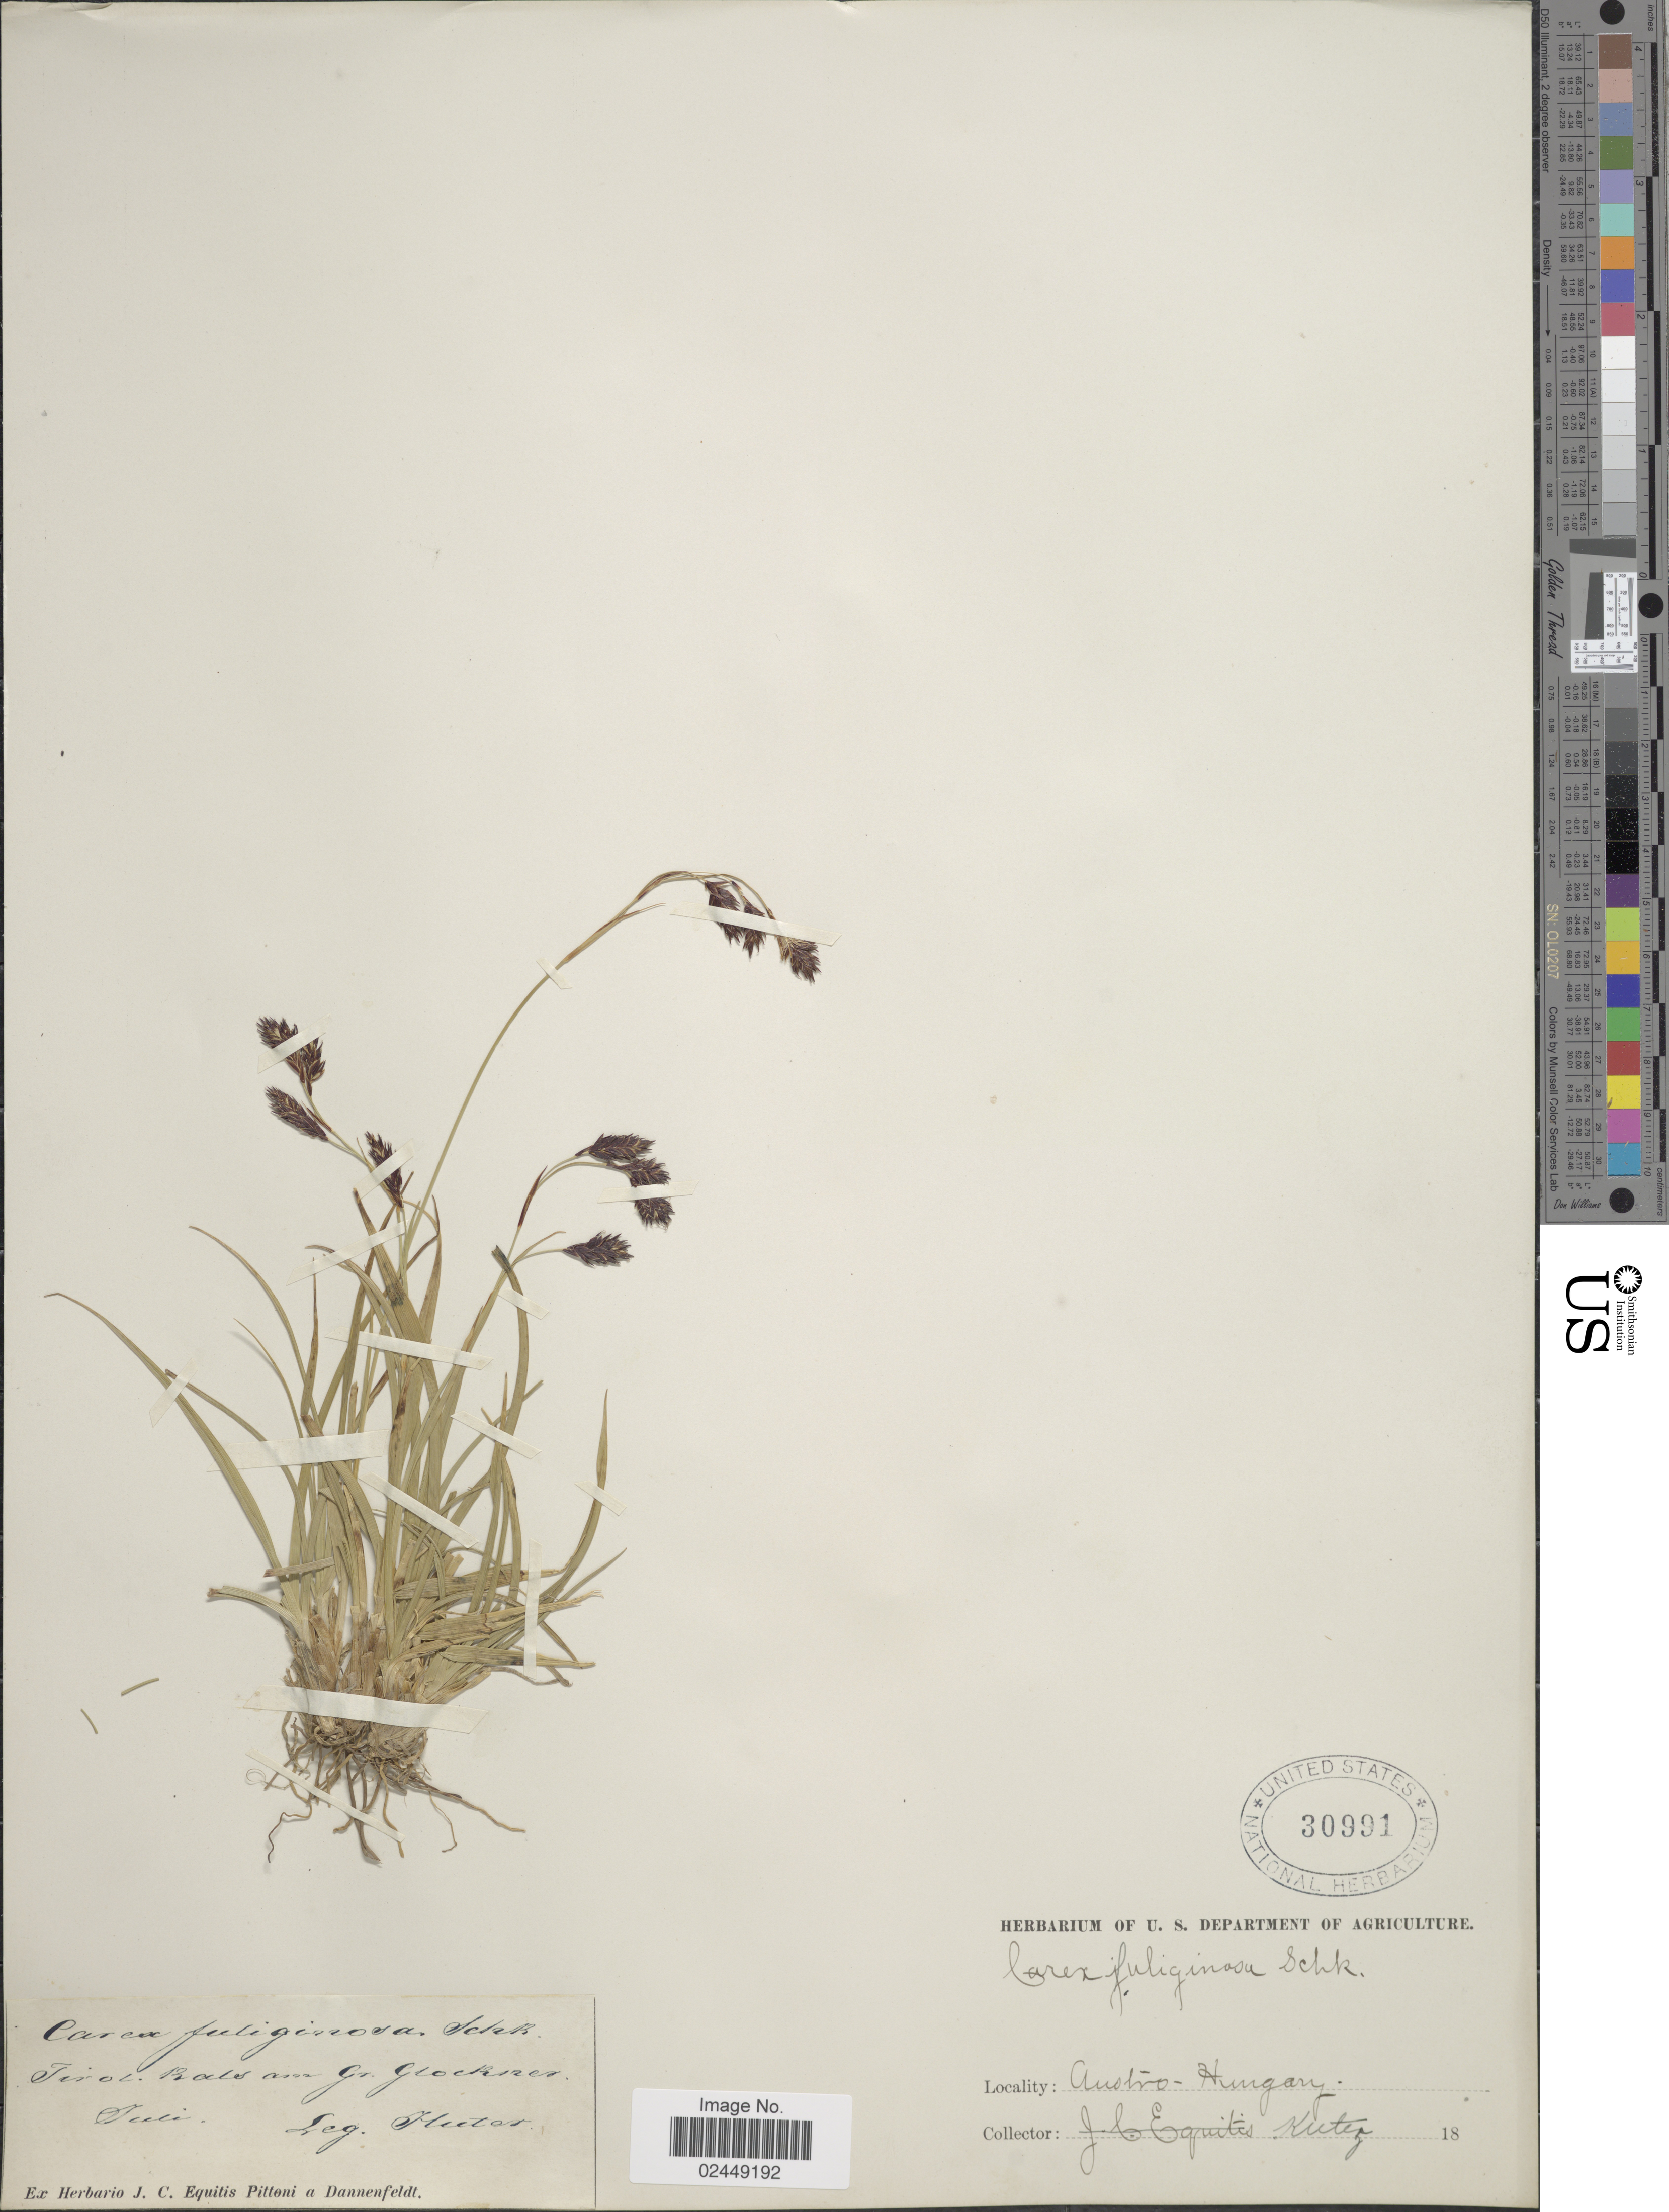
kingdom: Plantae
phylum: Tracheophyta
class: Liliopsida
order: Poales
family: Cyperaceae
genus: Carex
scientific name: Carex fuliginosa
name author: Schkuhr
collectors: -. Huter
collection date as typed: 18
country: Austria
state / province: Tirol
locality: Rals am Gr Glockner [interpreted]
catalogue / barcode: US 30991